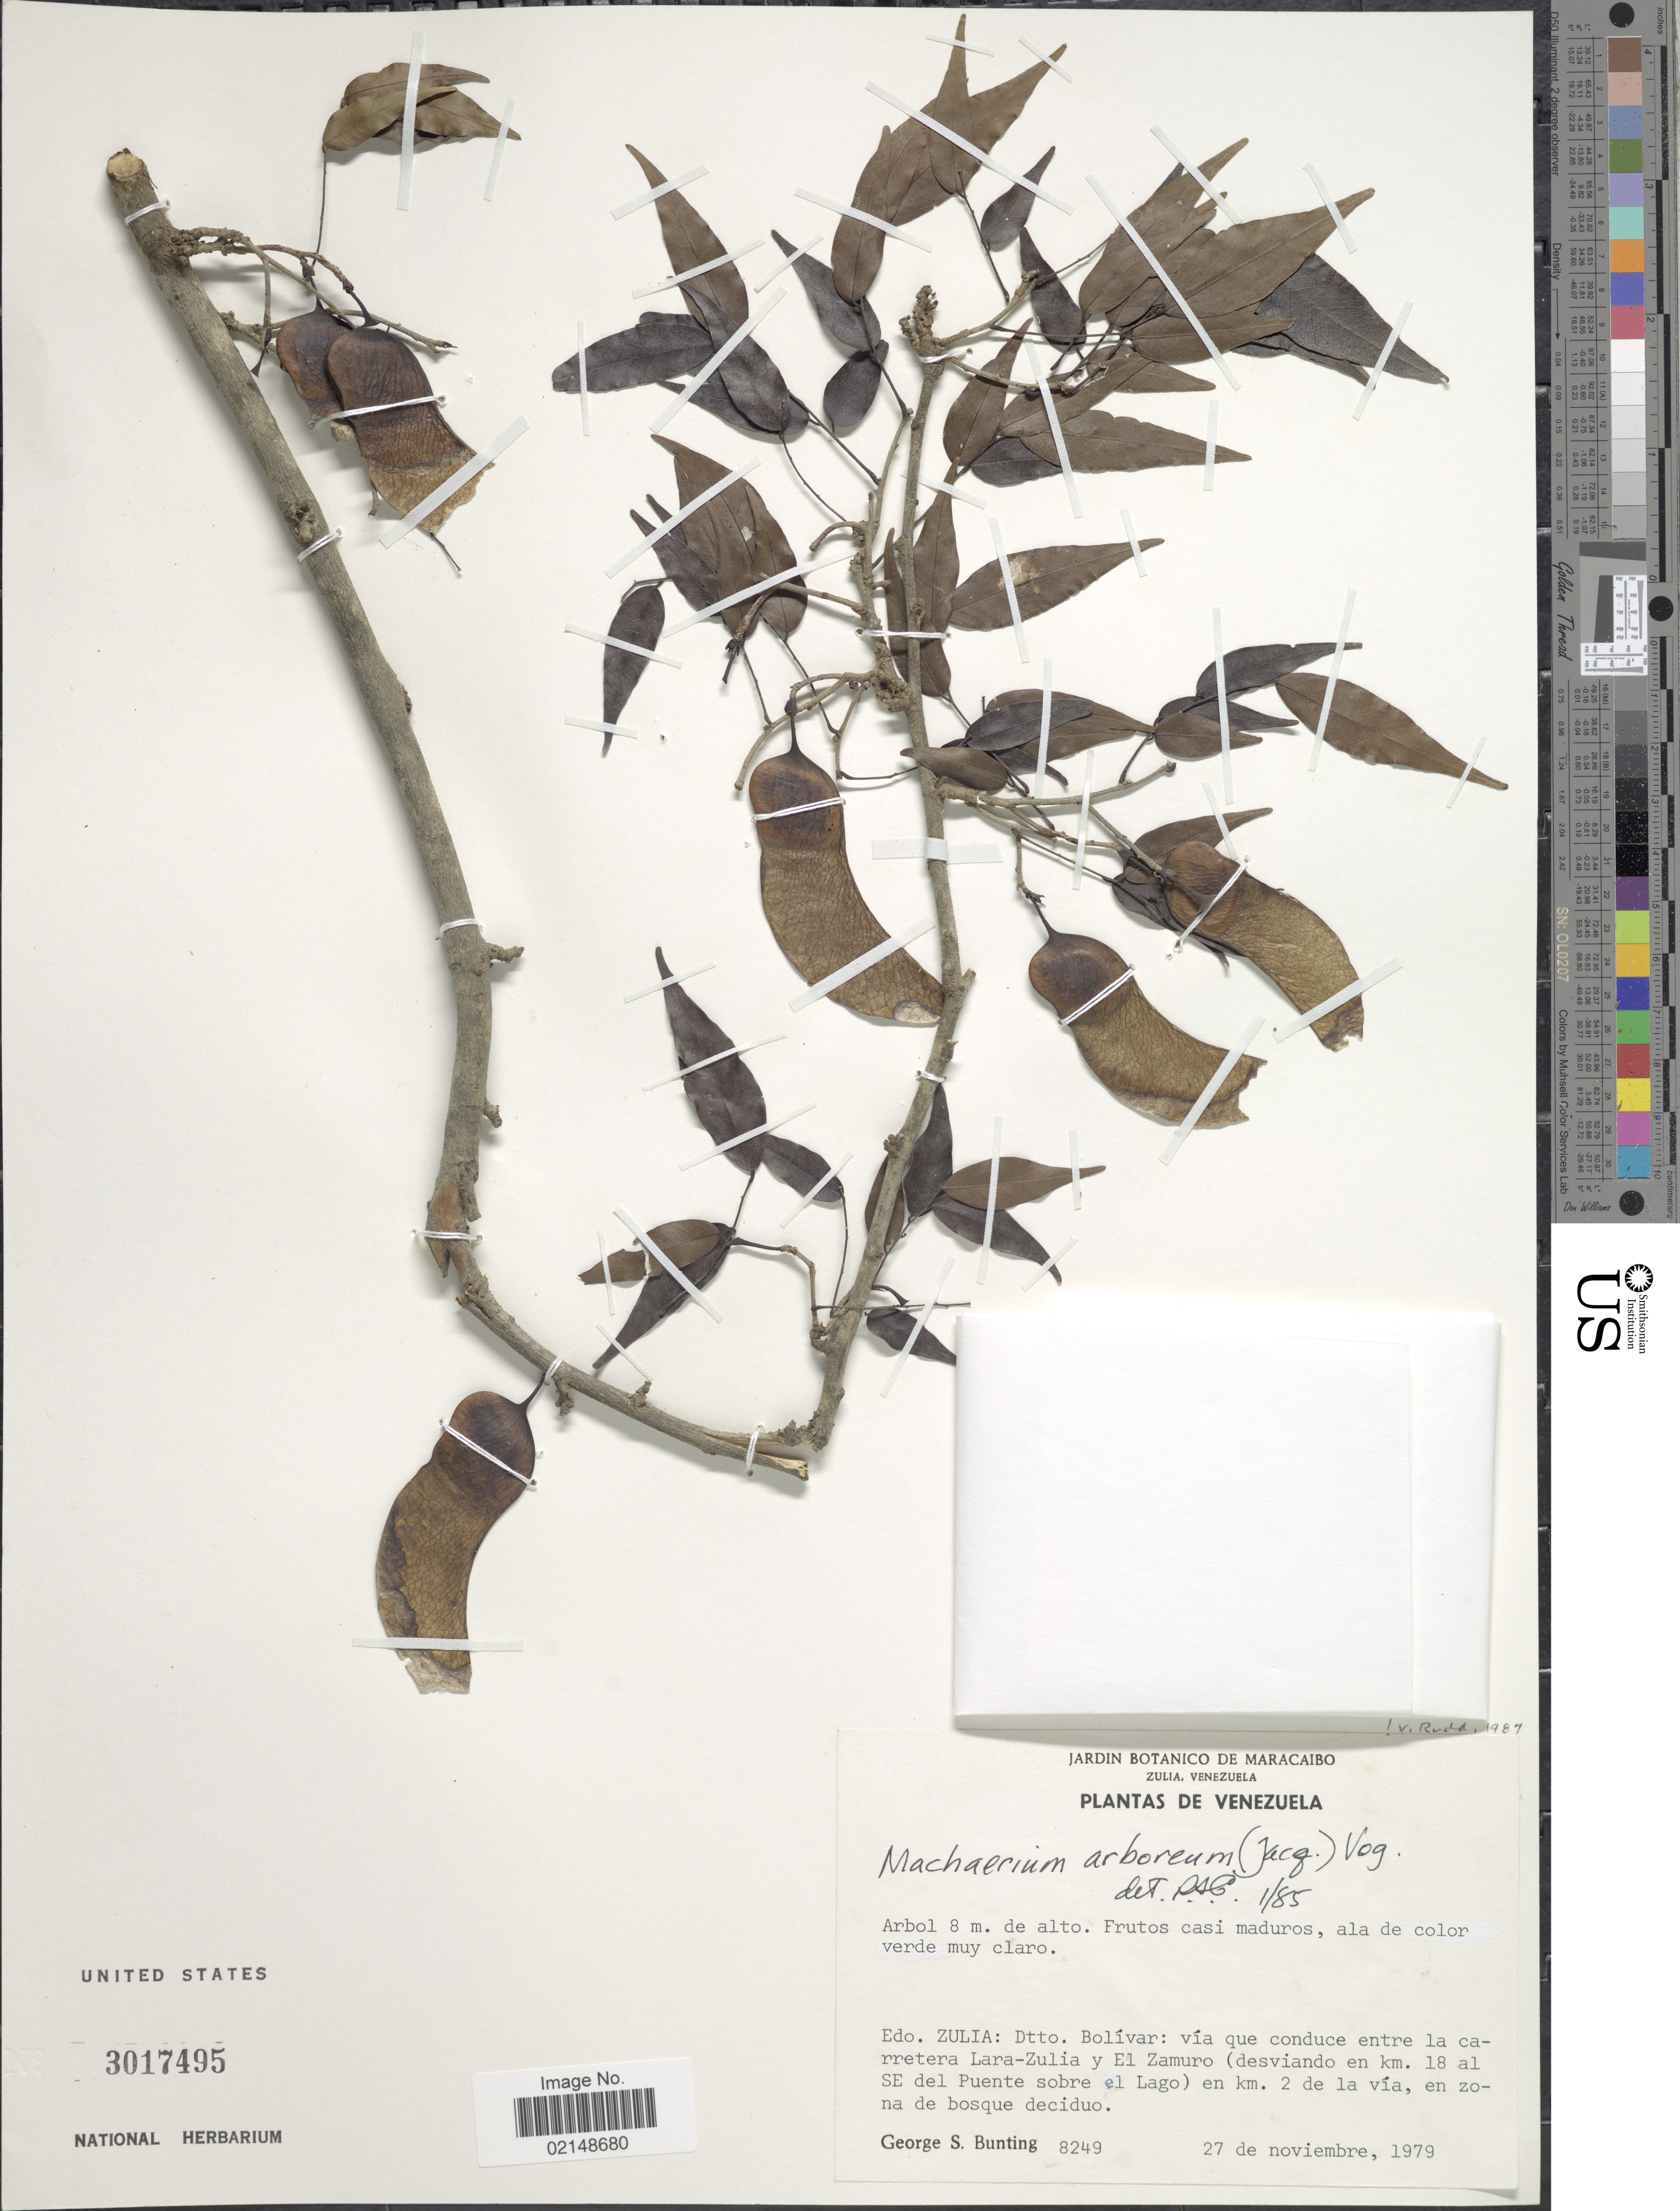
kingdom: Plantae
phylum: Tracheophyta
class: Magnoliopsida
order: Fabales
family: Fabaceae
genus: Machaerium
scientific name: Machaerium arboreum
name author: (Jacq.) Benth.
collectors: G. S. Bunting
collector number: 8249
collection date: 1979-11-27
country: Venezuela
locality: Edo Zulia, Dtto. Bolivar, entre la carretera Lara-Zulia y El Zamuro (desviando en km 18 al SE del Puente sobre el Lago) en km 2 de la via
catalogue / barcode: US 3017495